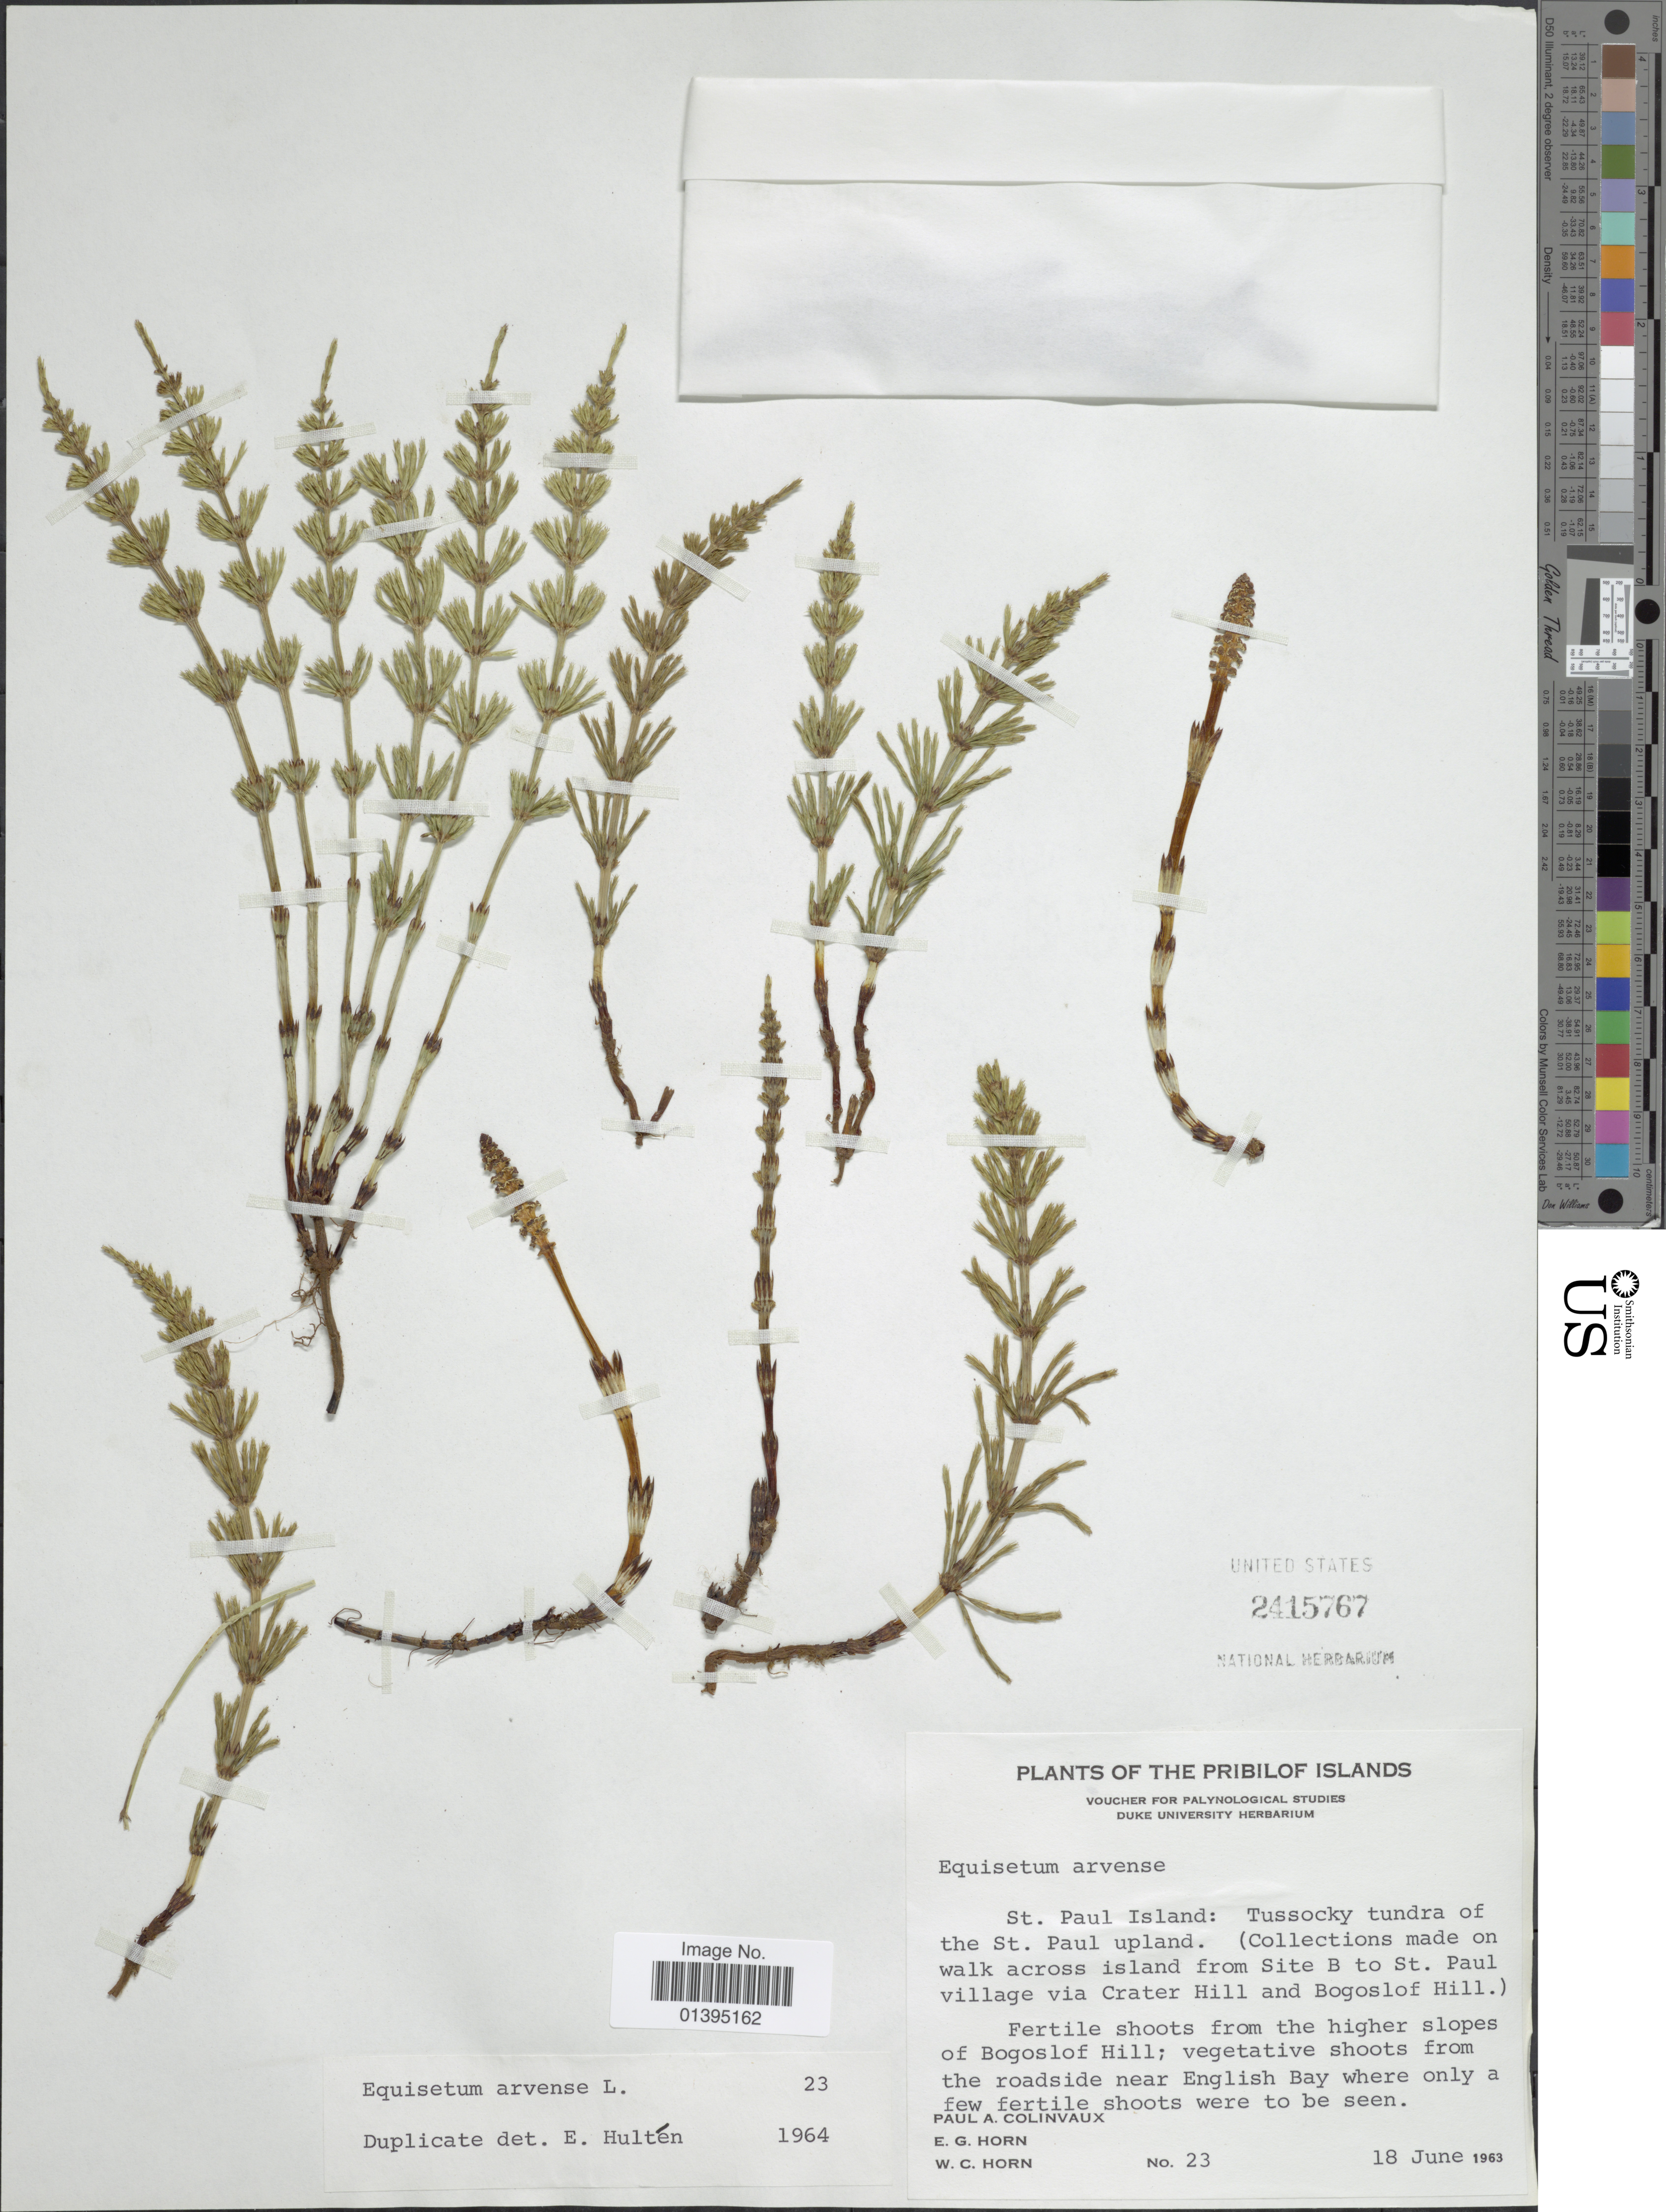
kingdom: Plantae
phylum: Tracheophyta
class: Polypodiopsida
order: Equisetales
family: Equisetaceae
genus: Equisetum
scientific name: Equisetum arvense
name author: L.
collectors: P. Colinvaux, E. Horn & W. Horn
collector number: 23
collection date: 1963-06-18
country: Dominica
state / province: St. Paul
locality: Pribilof Islands, St. Paul Island: Tussocky tundra of the St. Paul upland, on walk across island from Site B to St. Paul village via Crater Hill and Bogoslof Hills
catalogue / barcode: US 2415767